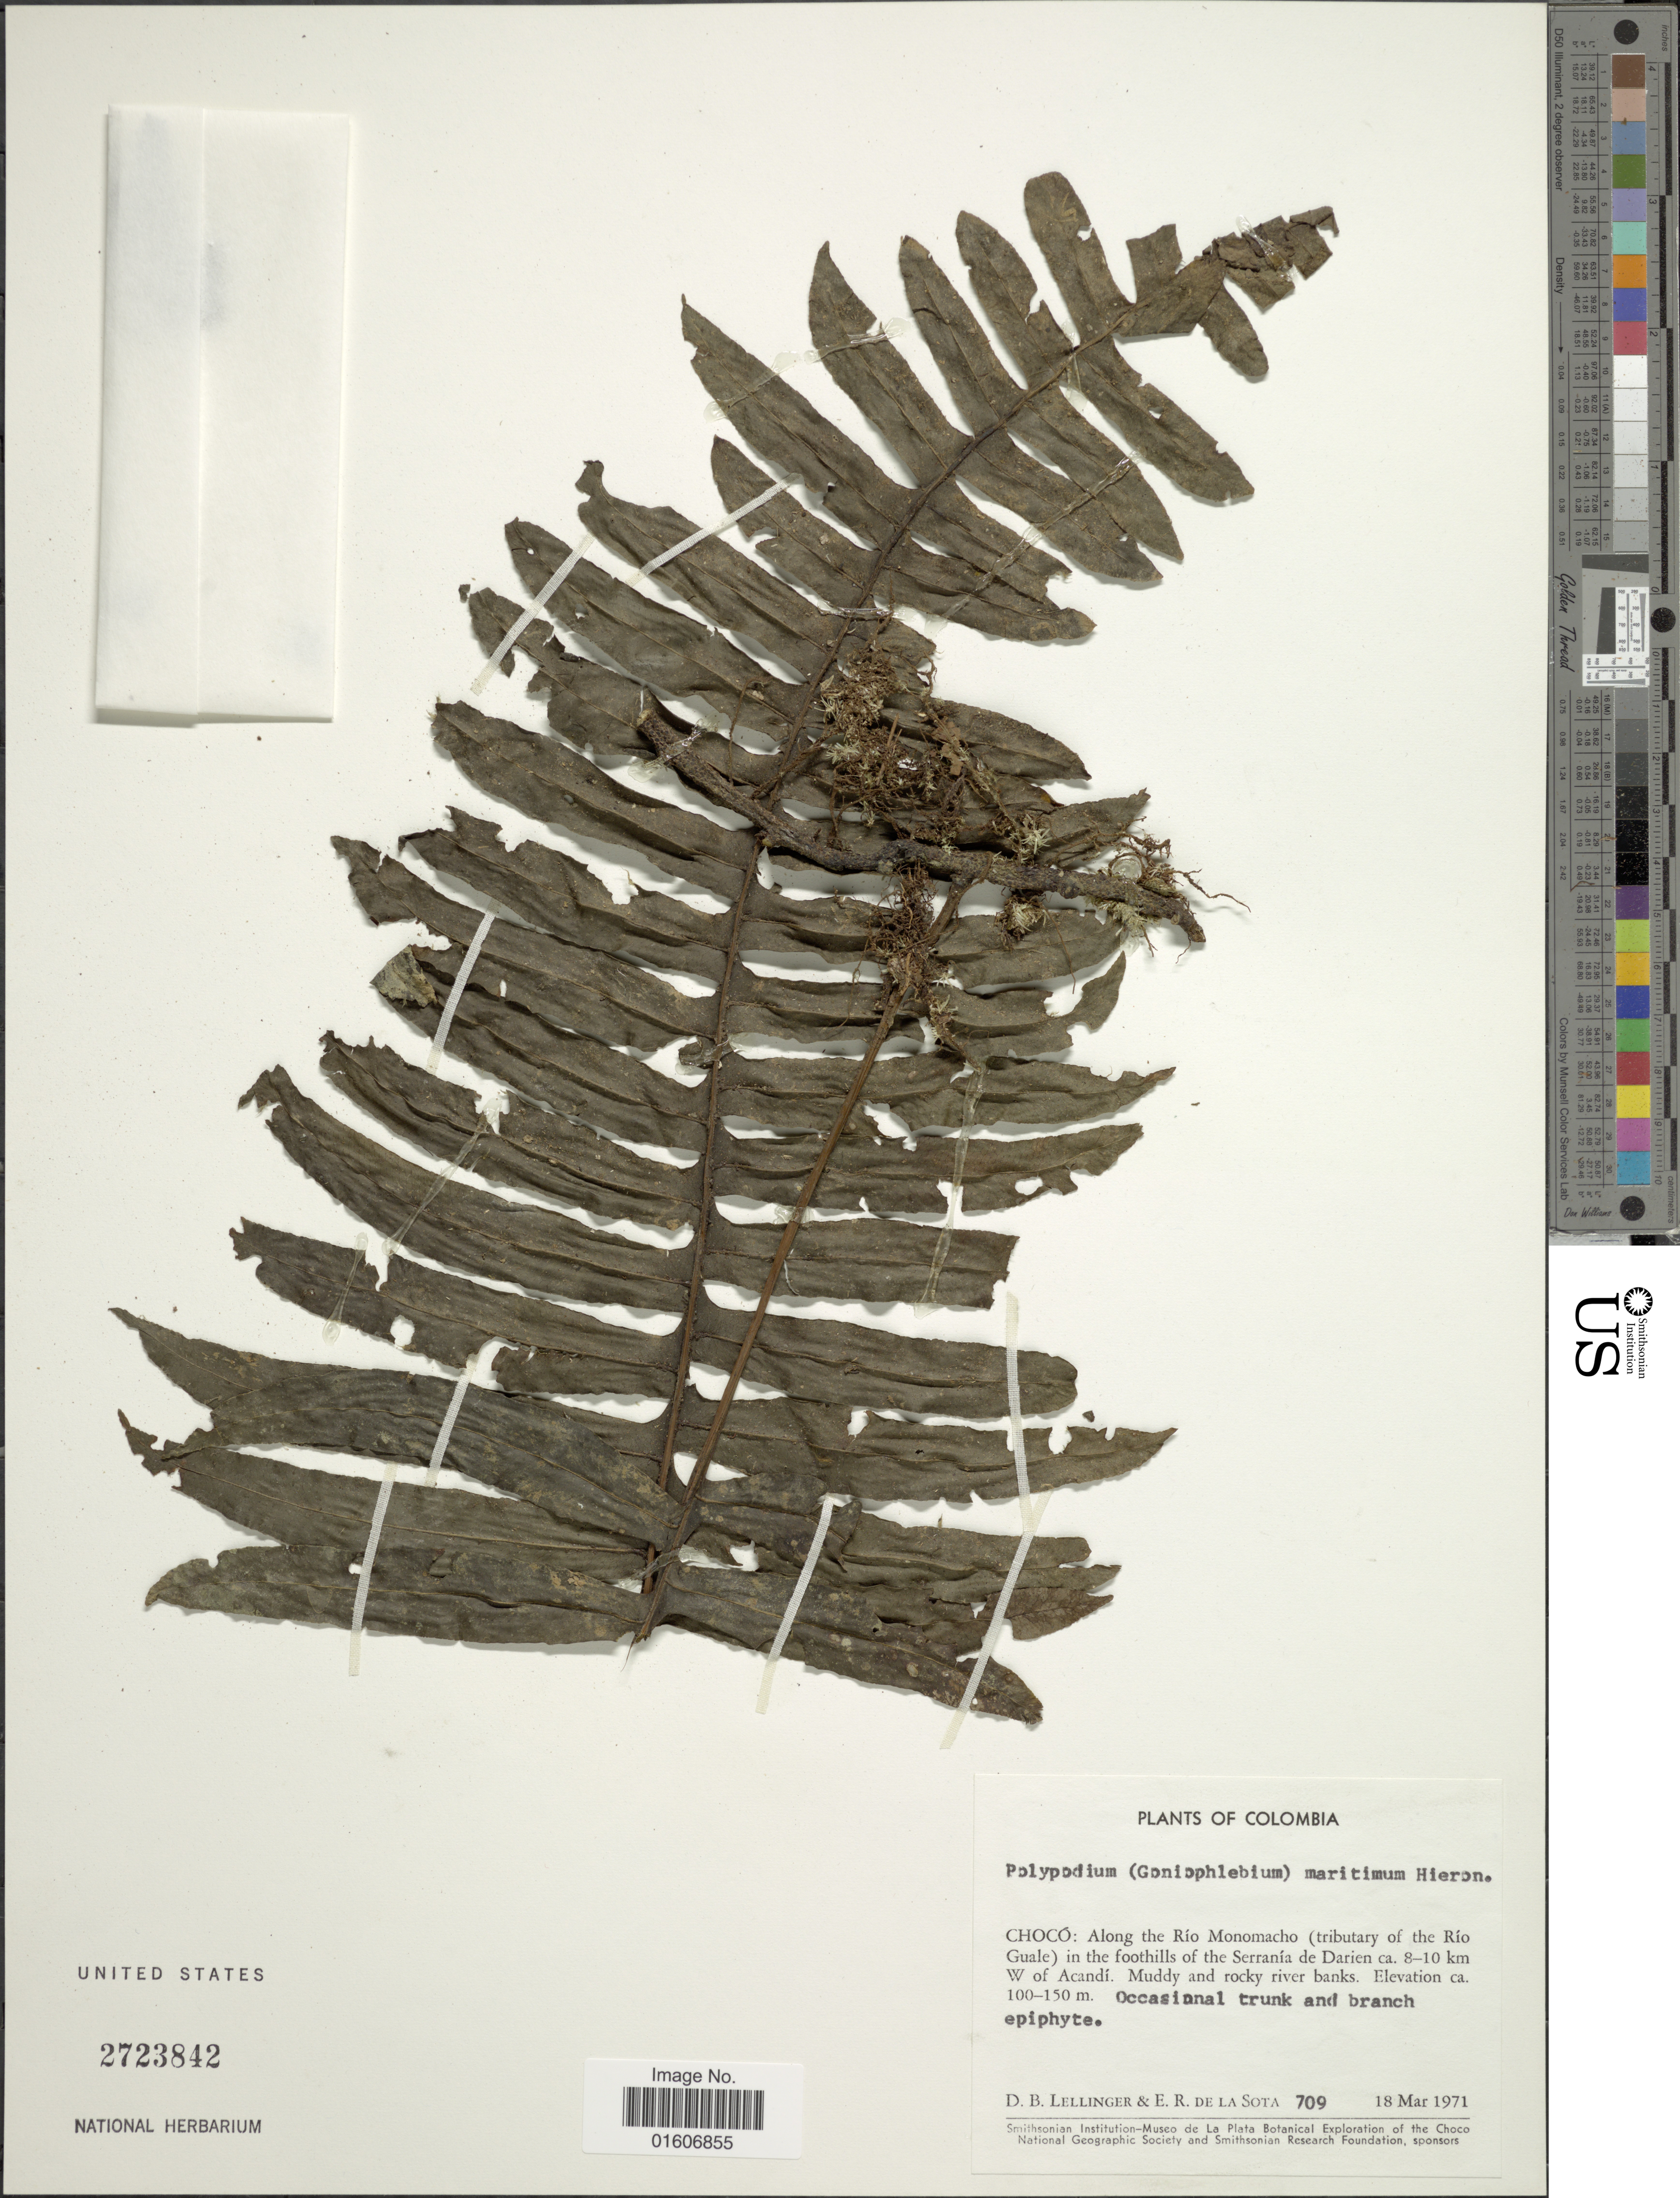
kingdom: Plantae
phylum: Tracheophyta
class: Polypodiopsida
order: Polypodiales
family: Polypodiaceae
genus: Serpocaulon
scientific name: Serpocaulon maritimum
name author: (Hieron.) A.R. Sm.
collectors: D. B. Lellinger & E. R. de la Sota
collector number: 709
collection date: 1971-03-18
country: Colombia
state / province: Chocó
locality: Along the Río Monomacho (tributary of the Río Guale) in the foothills of the Serranía de Darien ca. 8-10 km W of Acandi. Muddy and rocky river banks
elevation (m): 100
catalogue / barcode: US 2723842